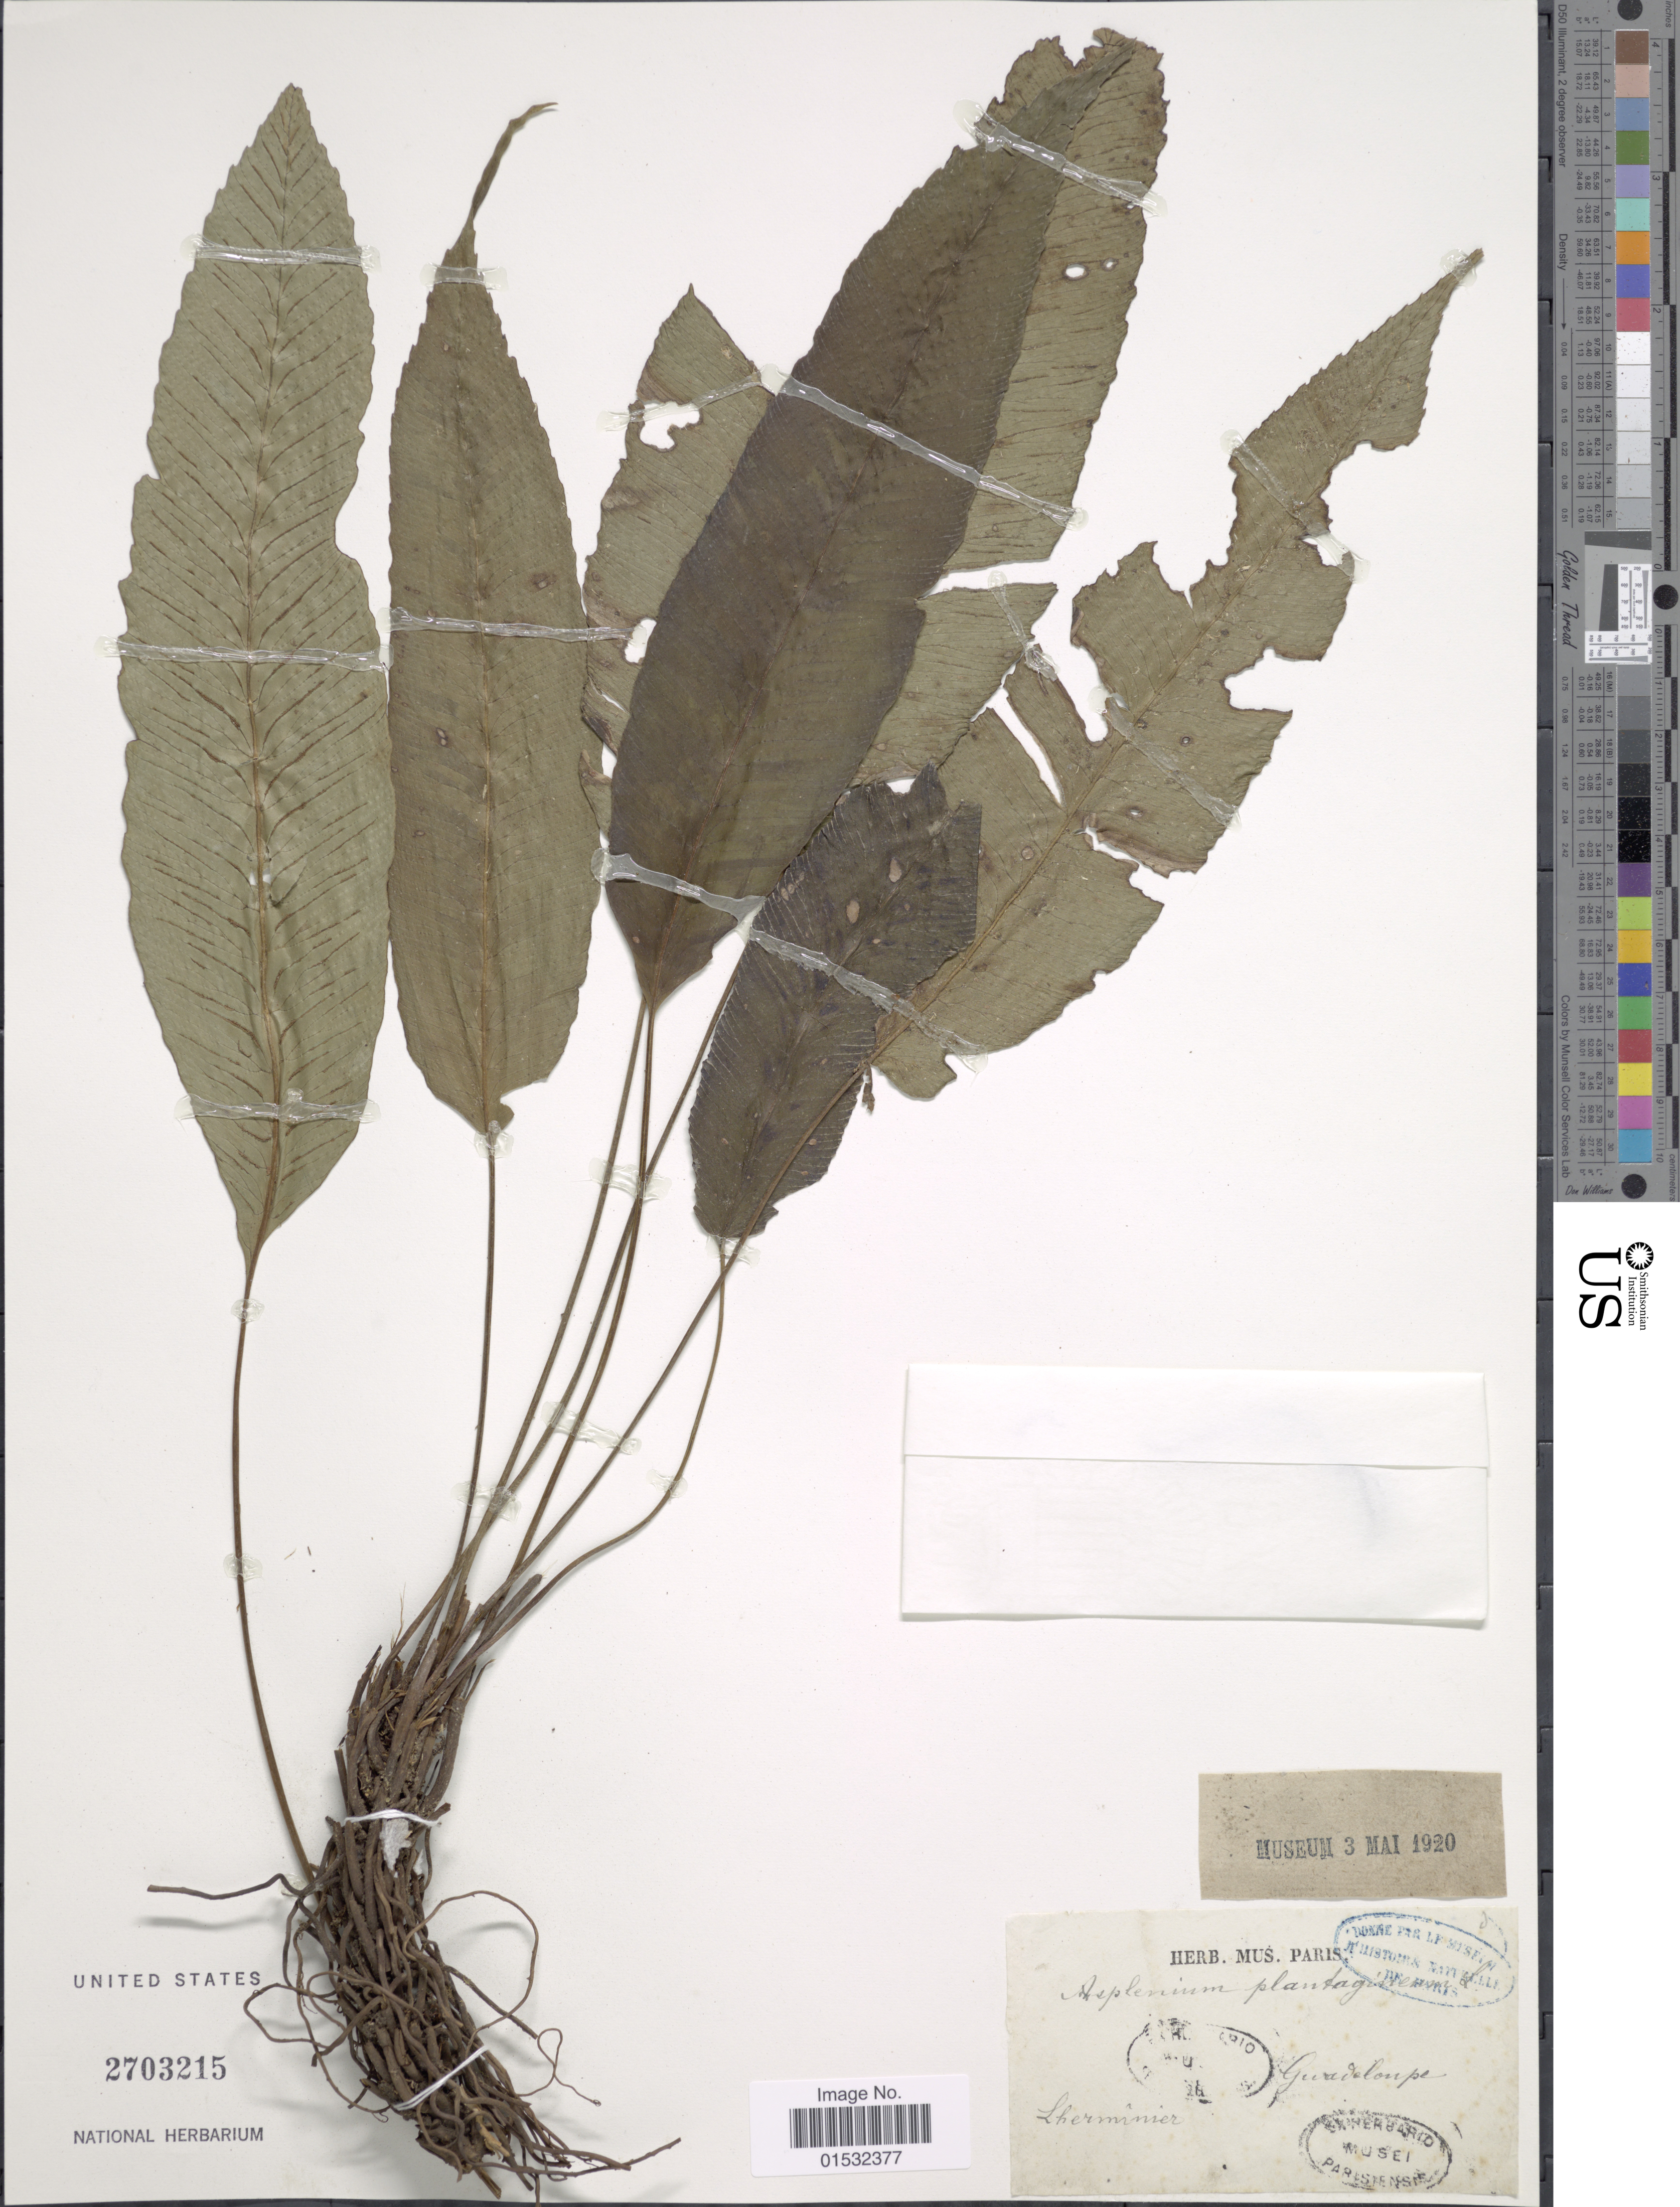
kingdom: Plantae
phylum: Tracheophyta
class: Polypodiopsida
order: Polypodiales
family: Athyriaceae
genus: Diplazium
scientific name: Diplazium plantaginifolium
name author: (L.) Urb.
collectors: -. L'Herminier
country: Guadeloupe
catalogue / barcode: US 2703215